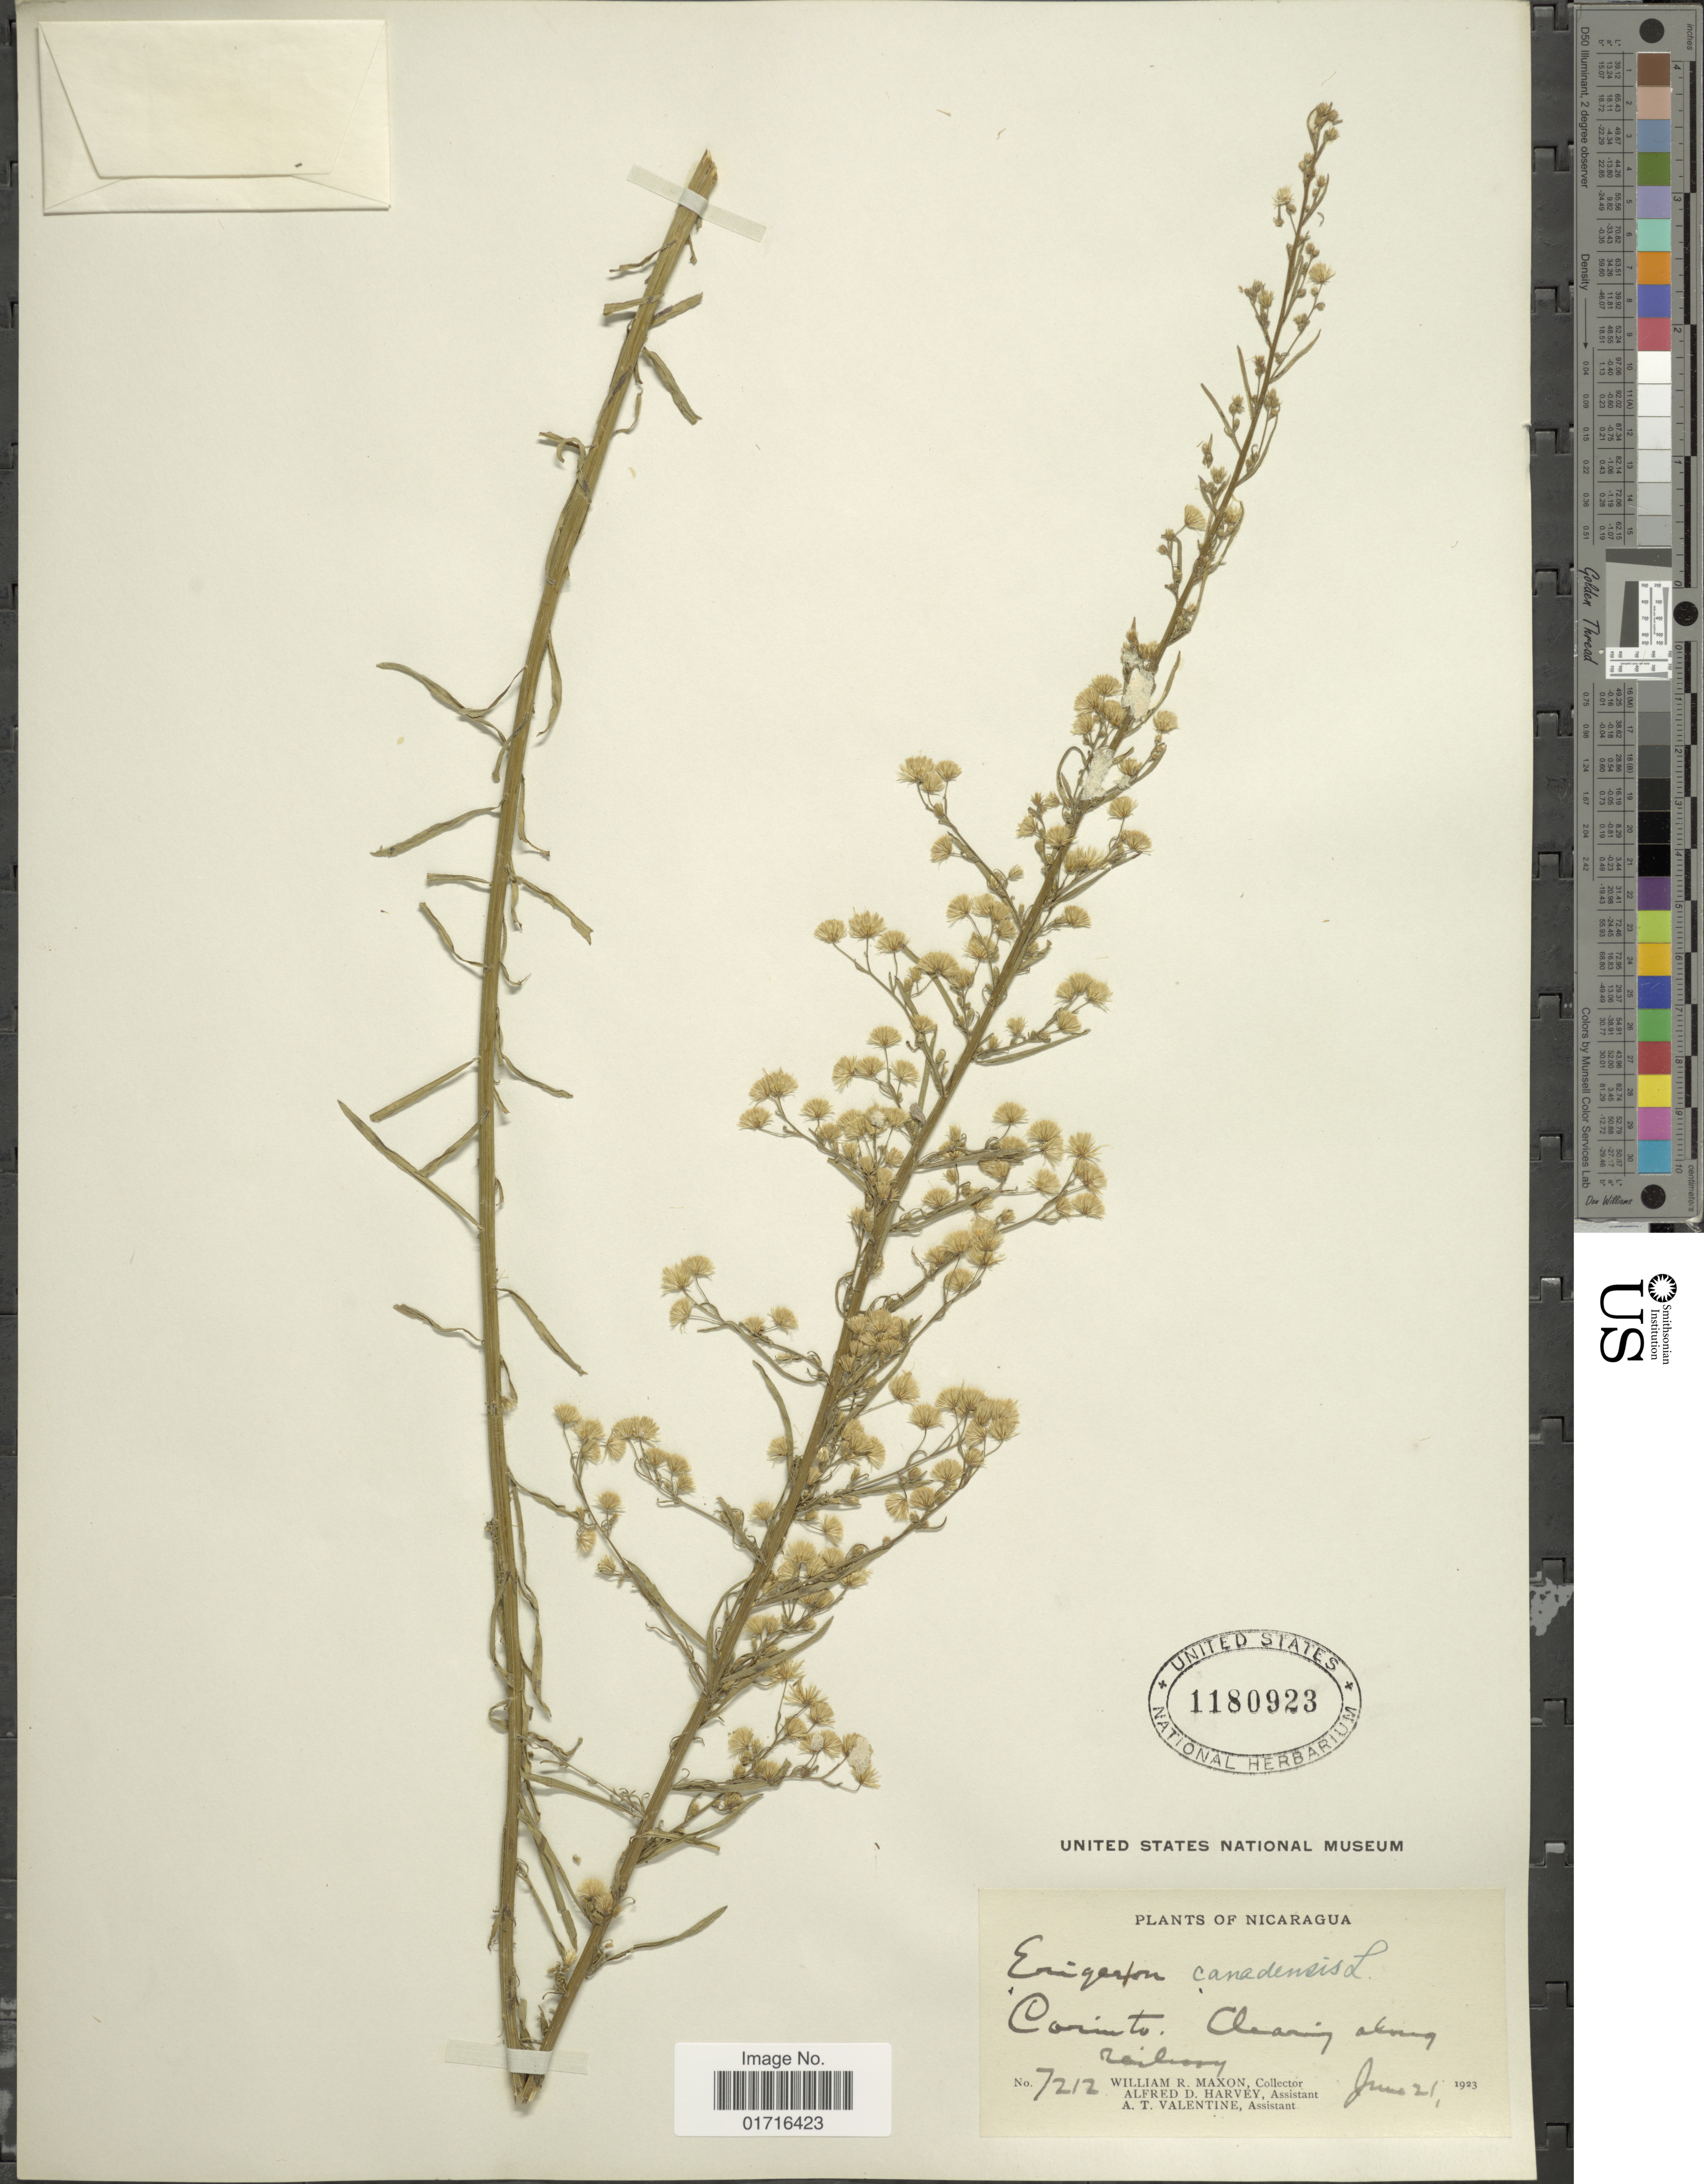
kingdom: Plantae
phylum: Tracheophyta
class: Magnoliopsida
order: Asterales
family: Asteraceae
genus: Conyza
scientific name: Conyza canadensis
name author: (L.) Cronq.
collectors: W. R. Maxon, A. D. Harvey & A. Valentine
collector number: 7212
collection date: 1923-06-21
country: Nicaragua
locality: Carinto. Clearing along railroad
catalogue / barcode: US 1180923